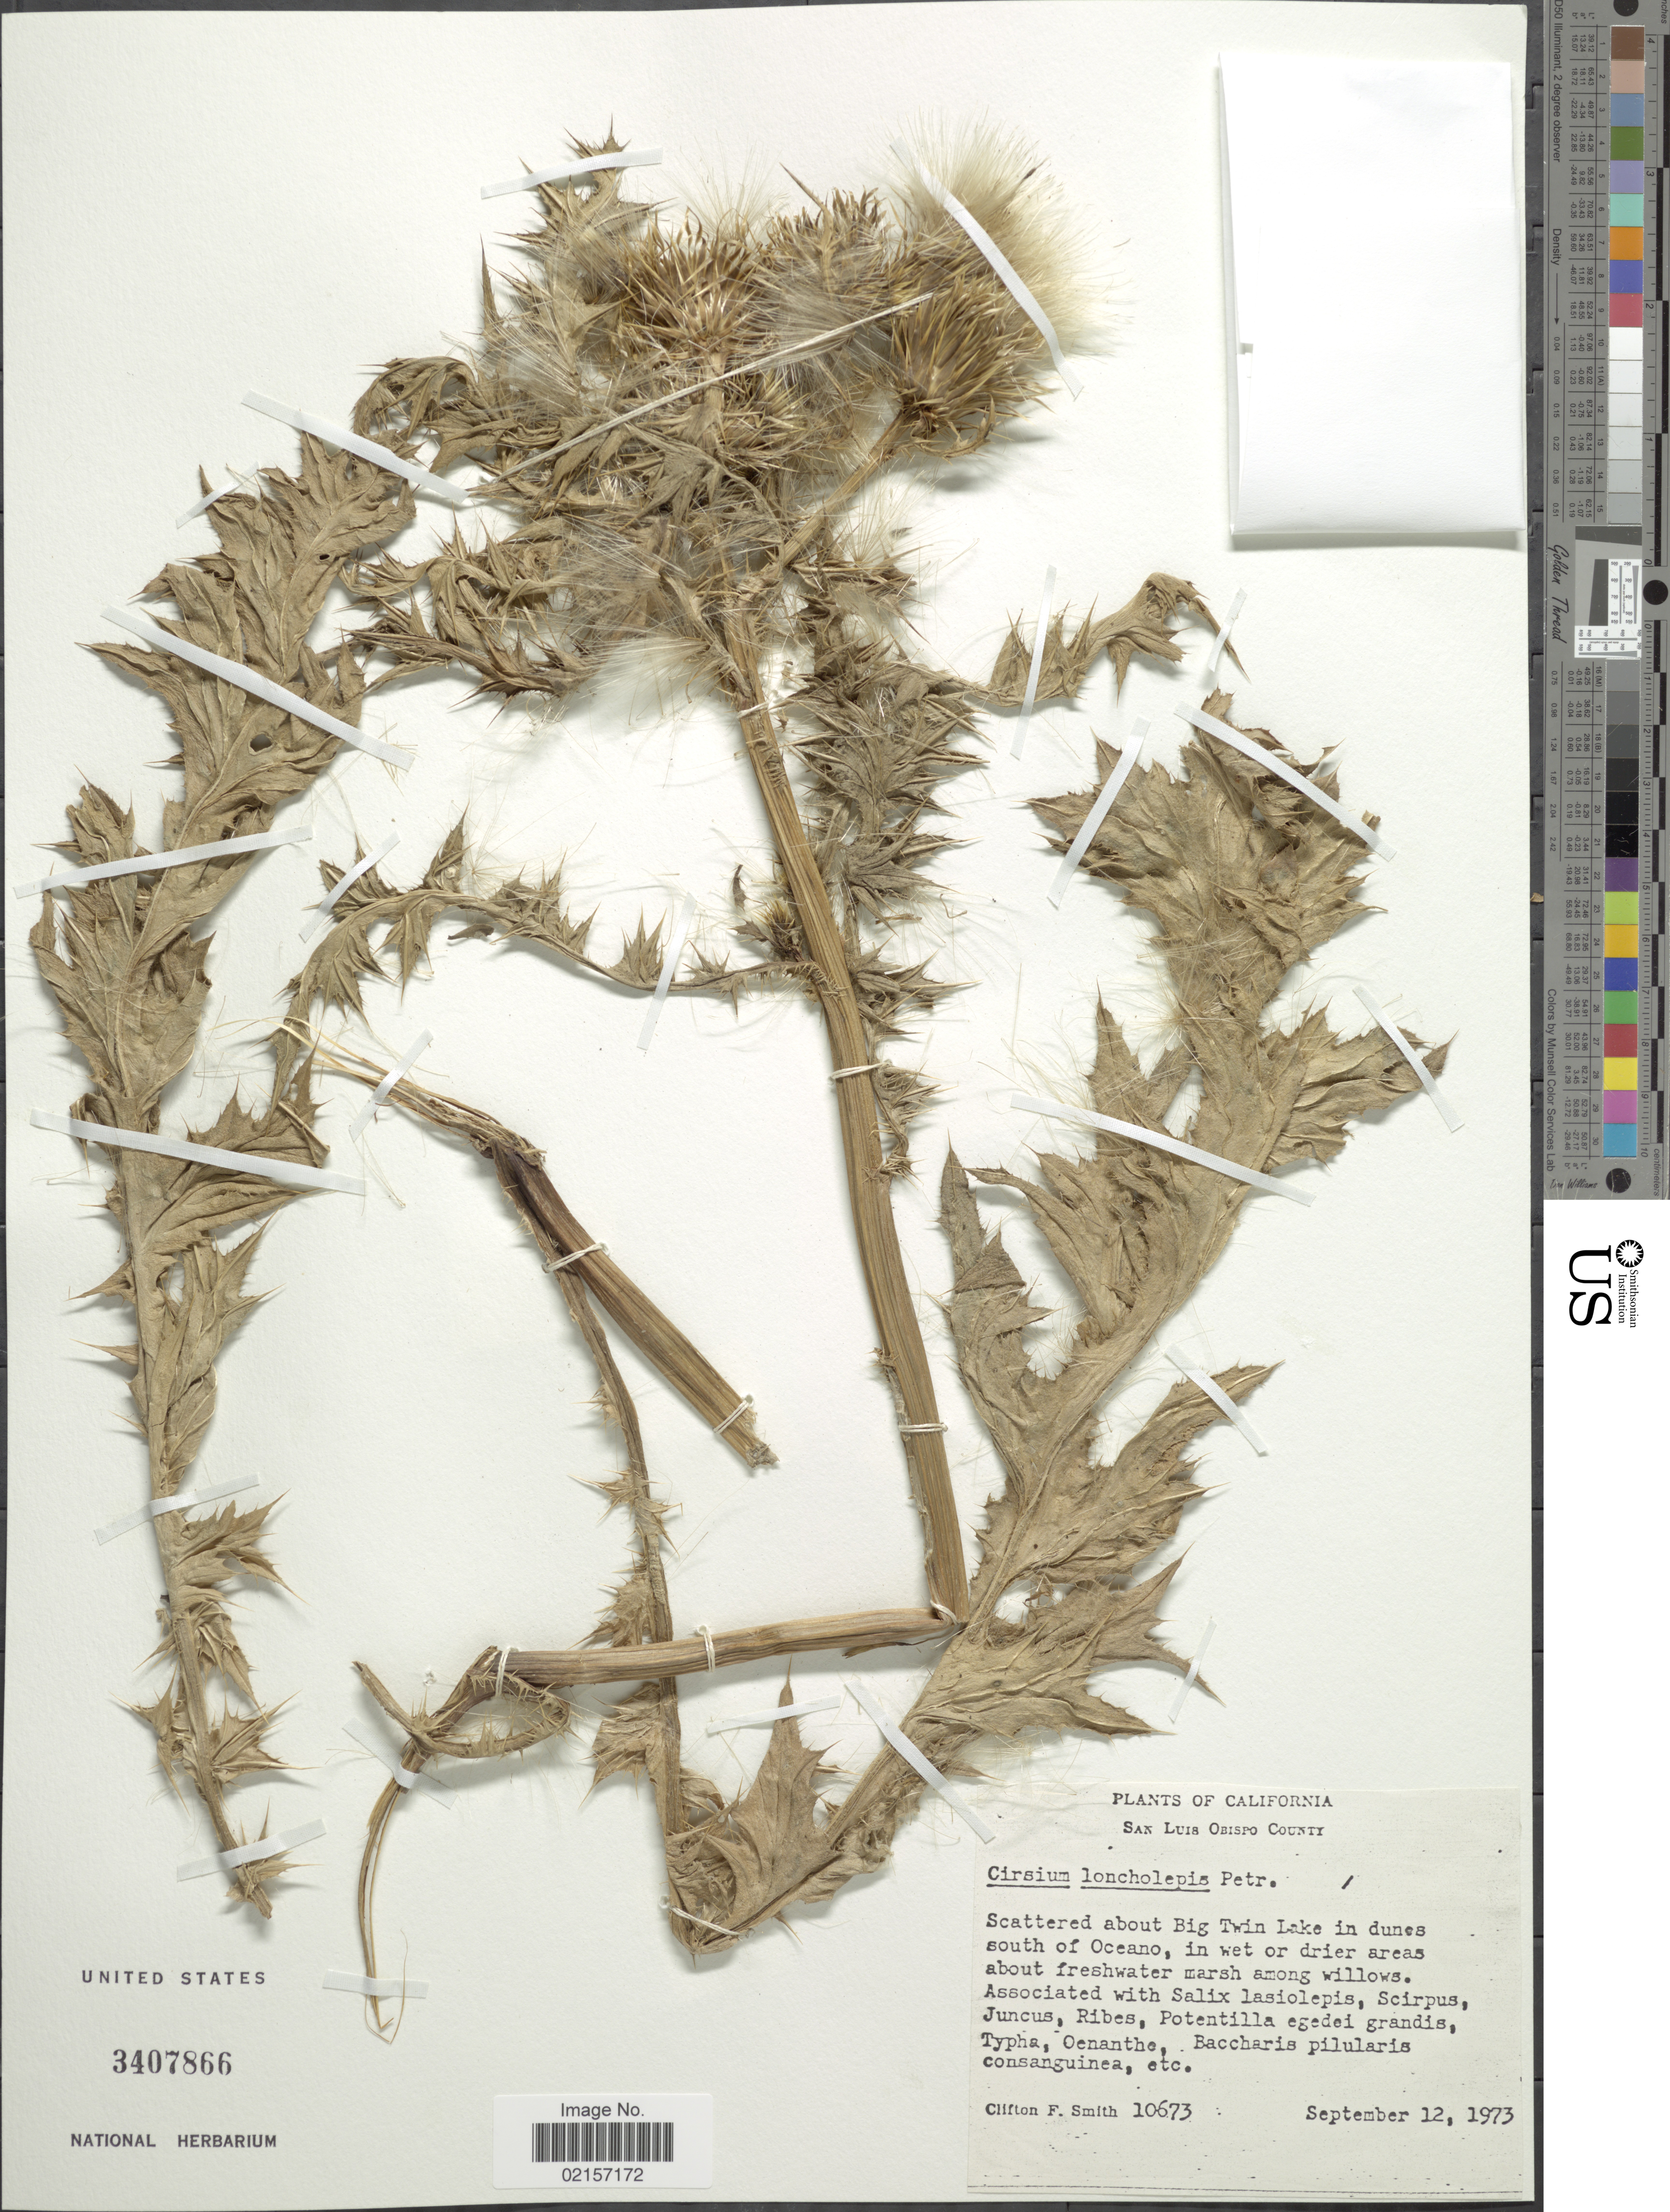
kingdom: Plantae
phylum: Tracheophyta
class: Magnoliopsida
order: Asterales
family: Asteraceae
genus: Cirsium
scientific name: Cirsium scariosum var. citrinum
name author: (Petr.) D.J. Keil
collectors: C. F. Smith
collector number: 10673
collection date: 1973-09-12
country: United States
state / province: California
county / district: San Luis Obispo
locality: San Luis Obispo County, scattered about Big Twin Lake in dunes south of Oceano, in wet or drier areas about freshwater marsh among willows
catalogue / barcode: US 3407866